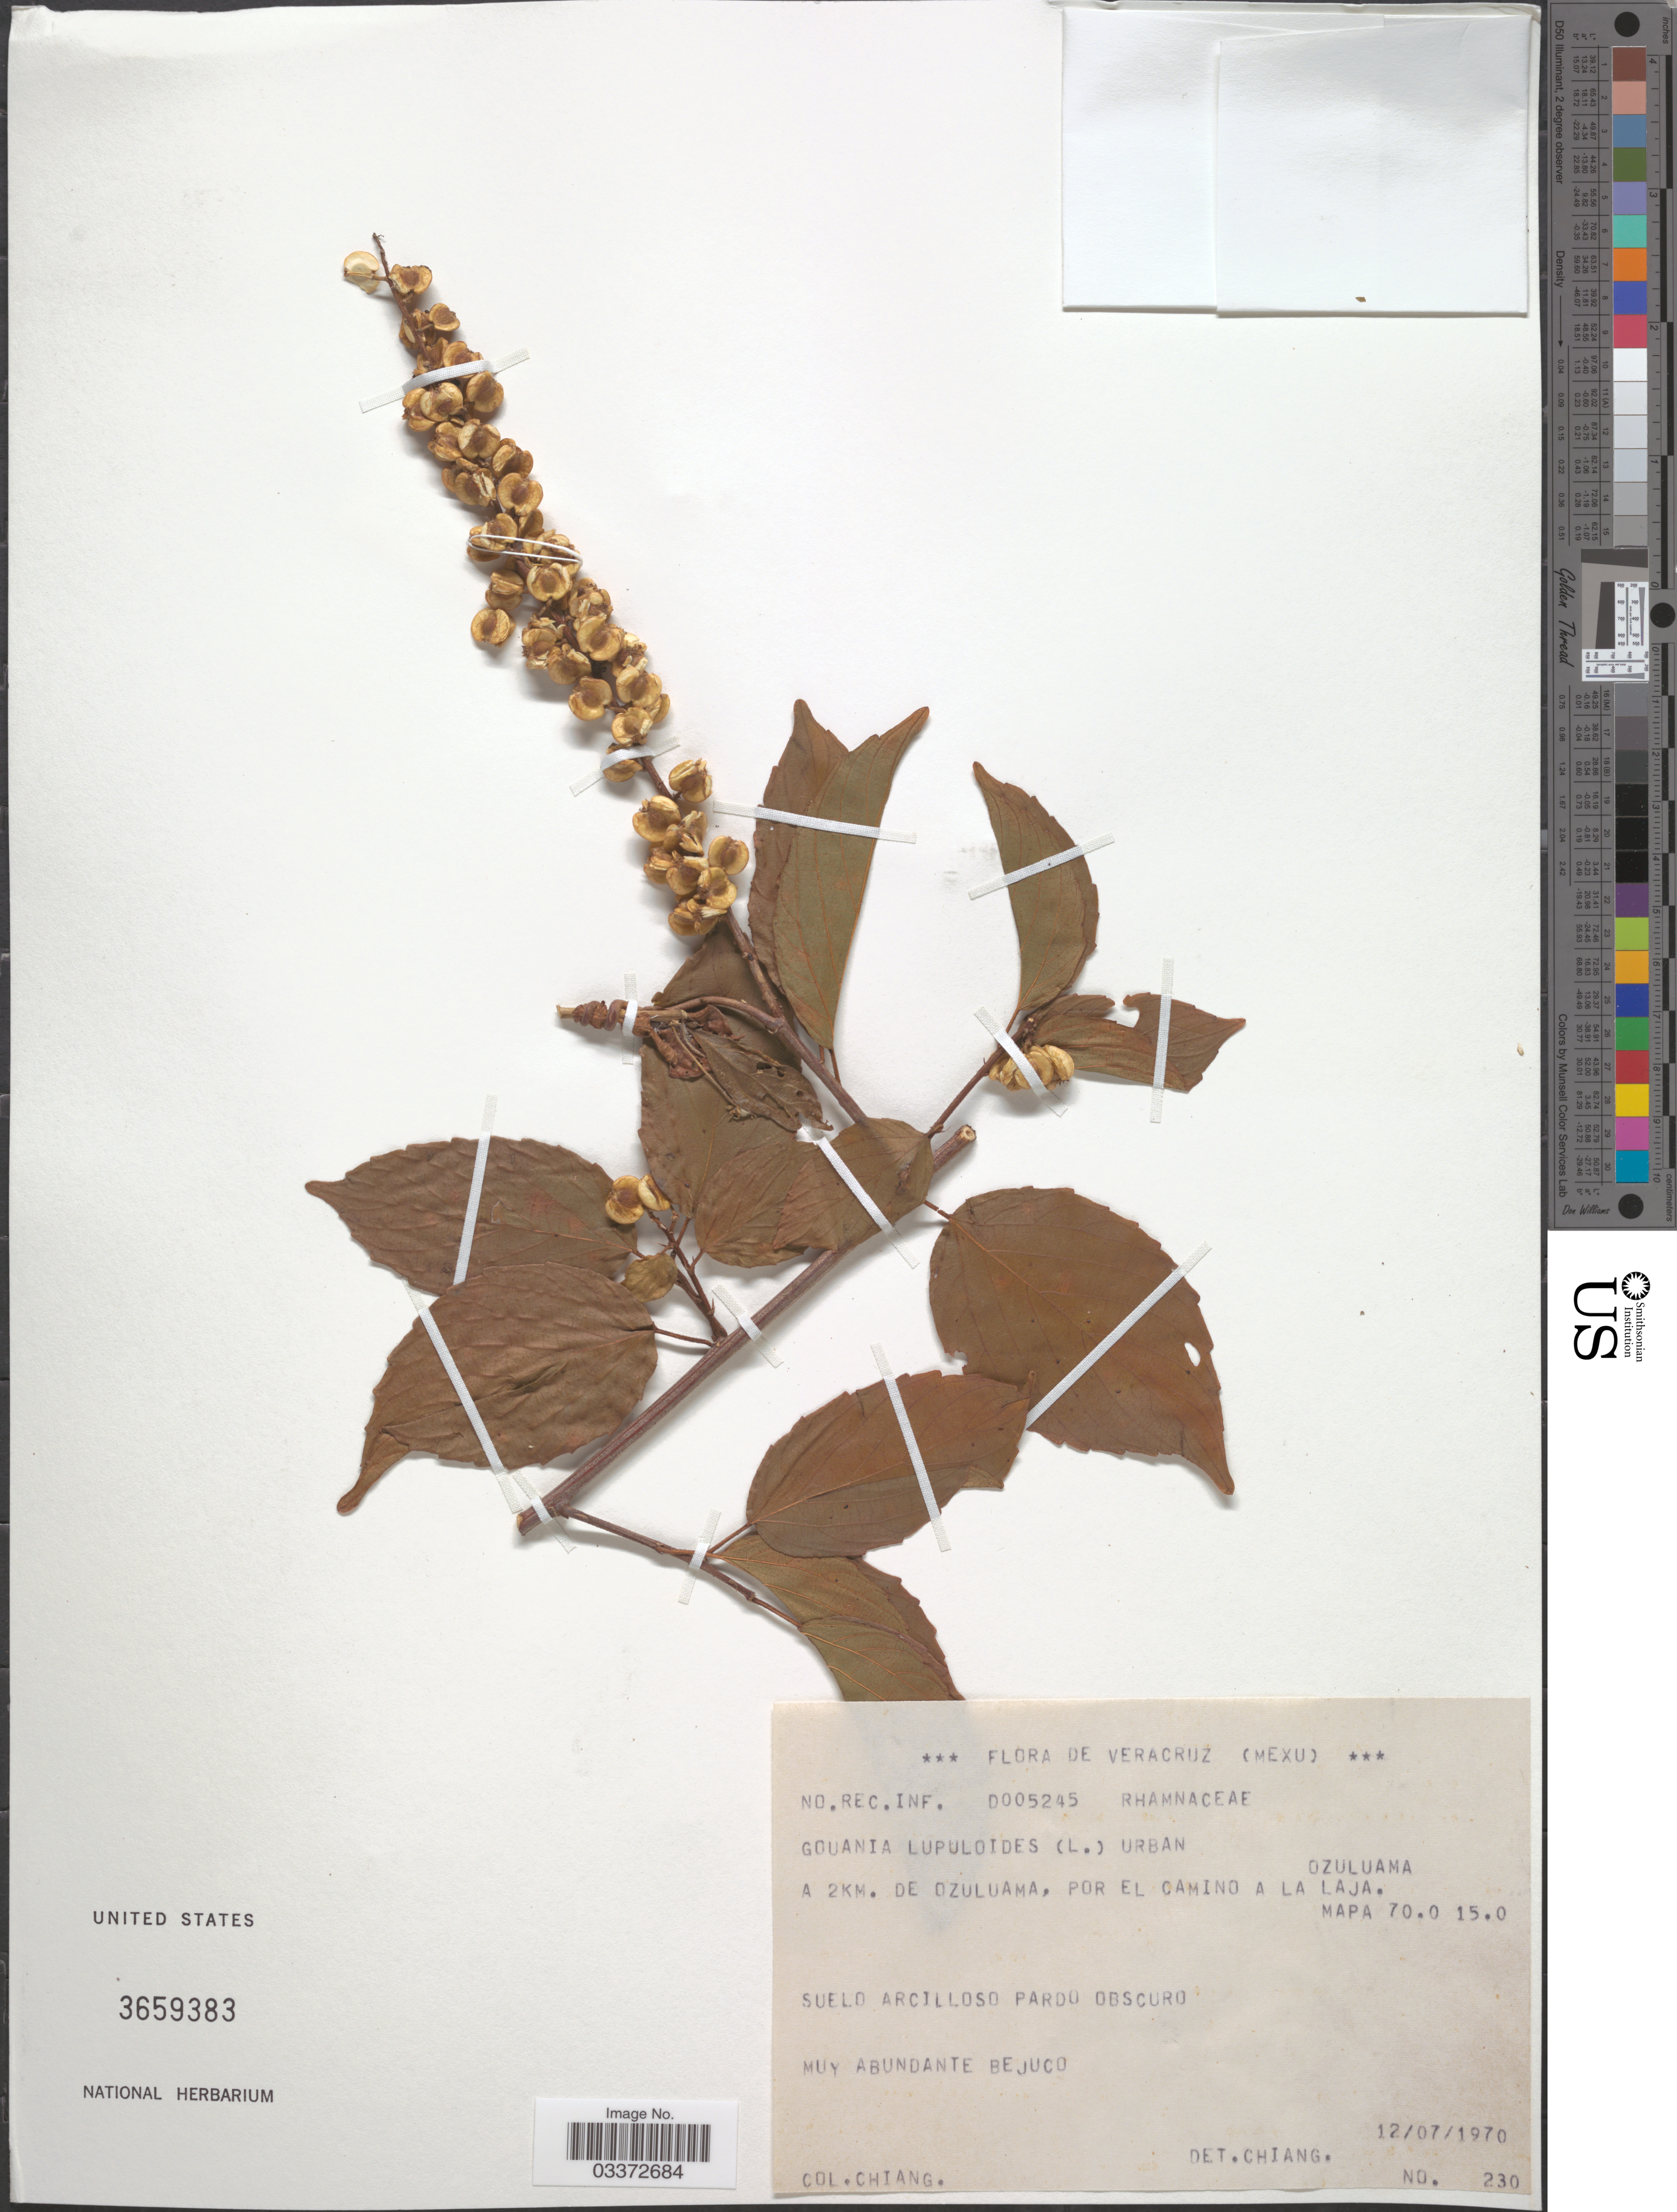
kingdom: Plantae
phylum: Tracheophyta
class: Magnoliopsida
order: Rosales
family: Rhamnaceae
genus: Gouania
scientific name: Gouania lupuloides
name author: (L.) Urb.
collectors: -. Chiang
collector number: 230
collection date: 1970-07-12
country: Mexico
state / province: Veracruz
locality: Veracruz. Ozuluama. A 2Km. de Ozuluama, por el camino a la Laja. Mapa 70.0 15.0.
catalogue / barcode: US 3659383